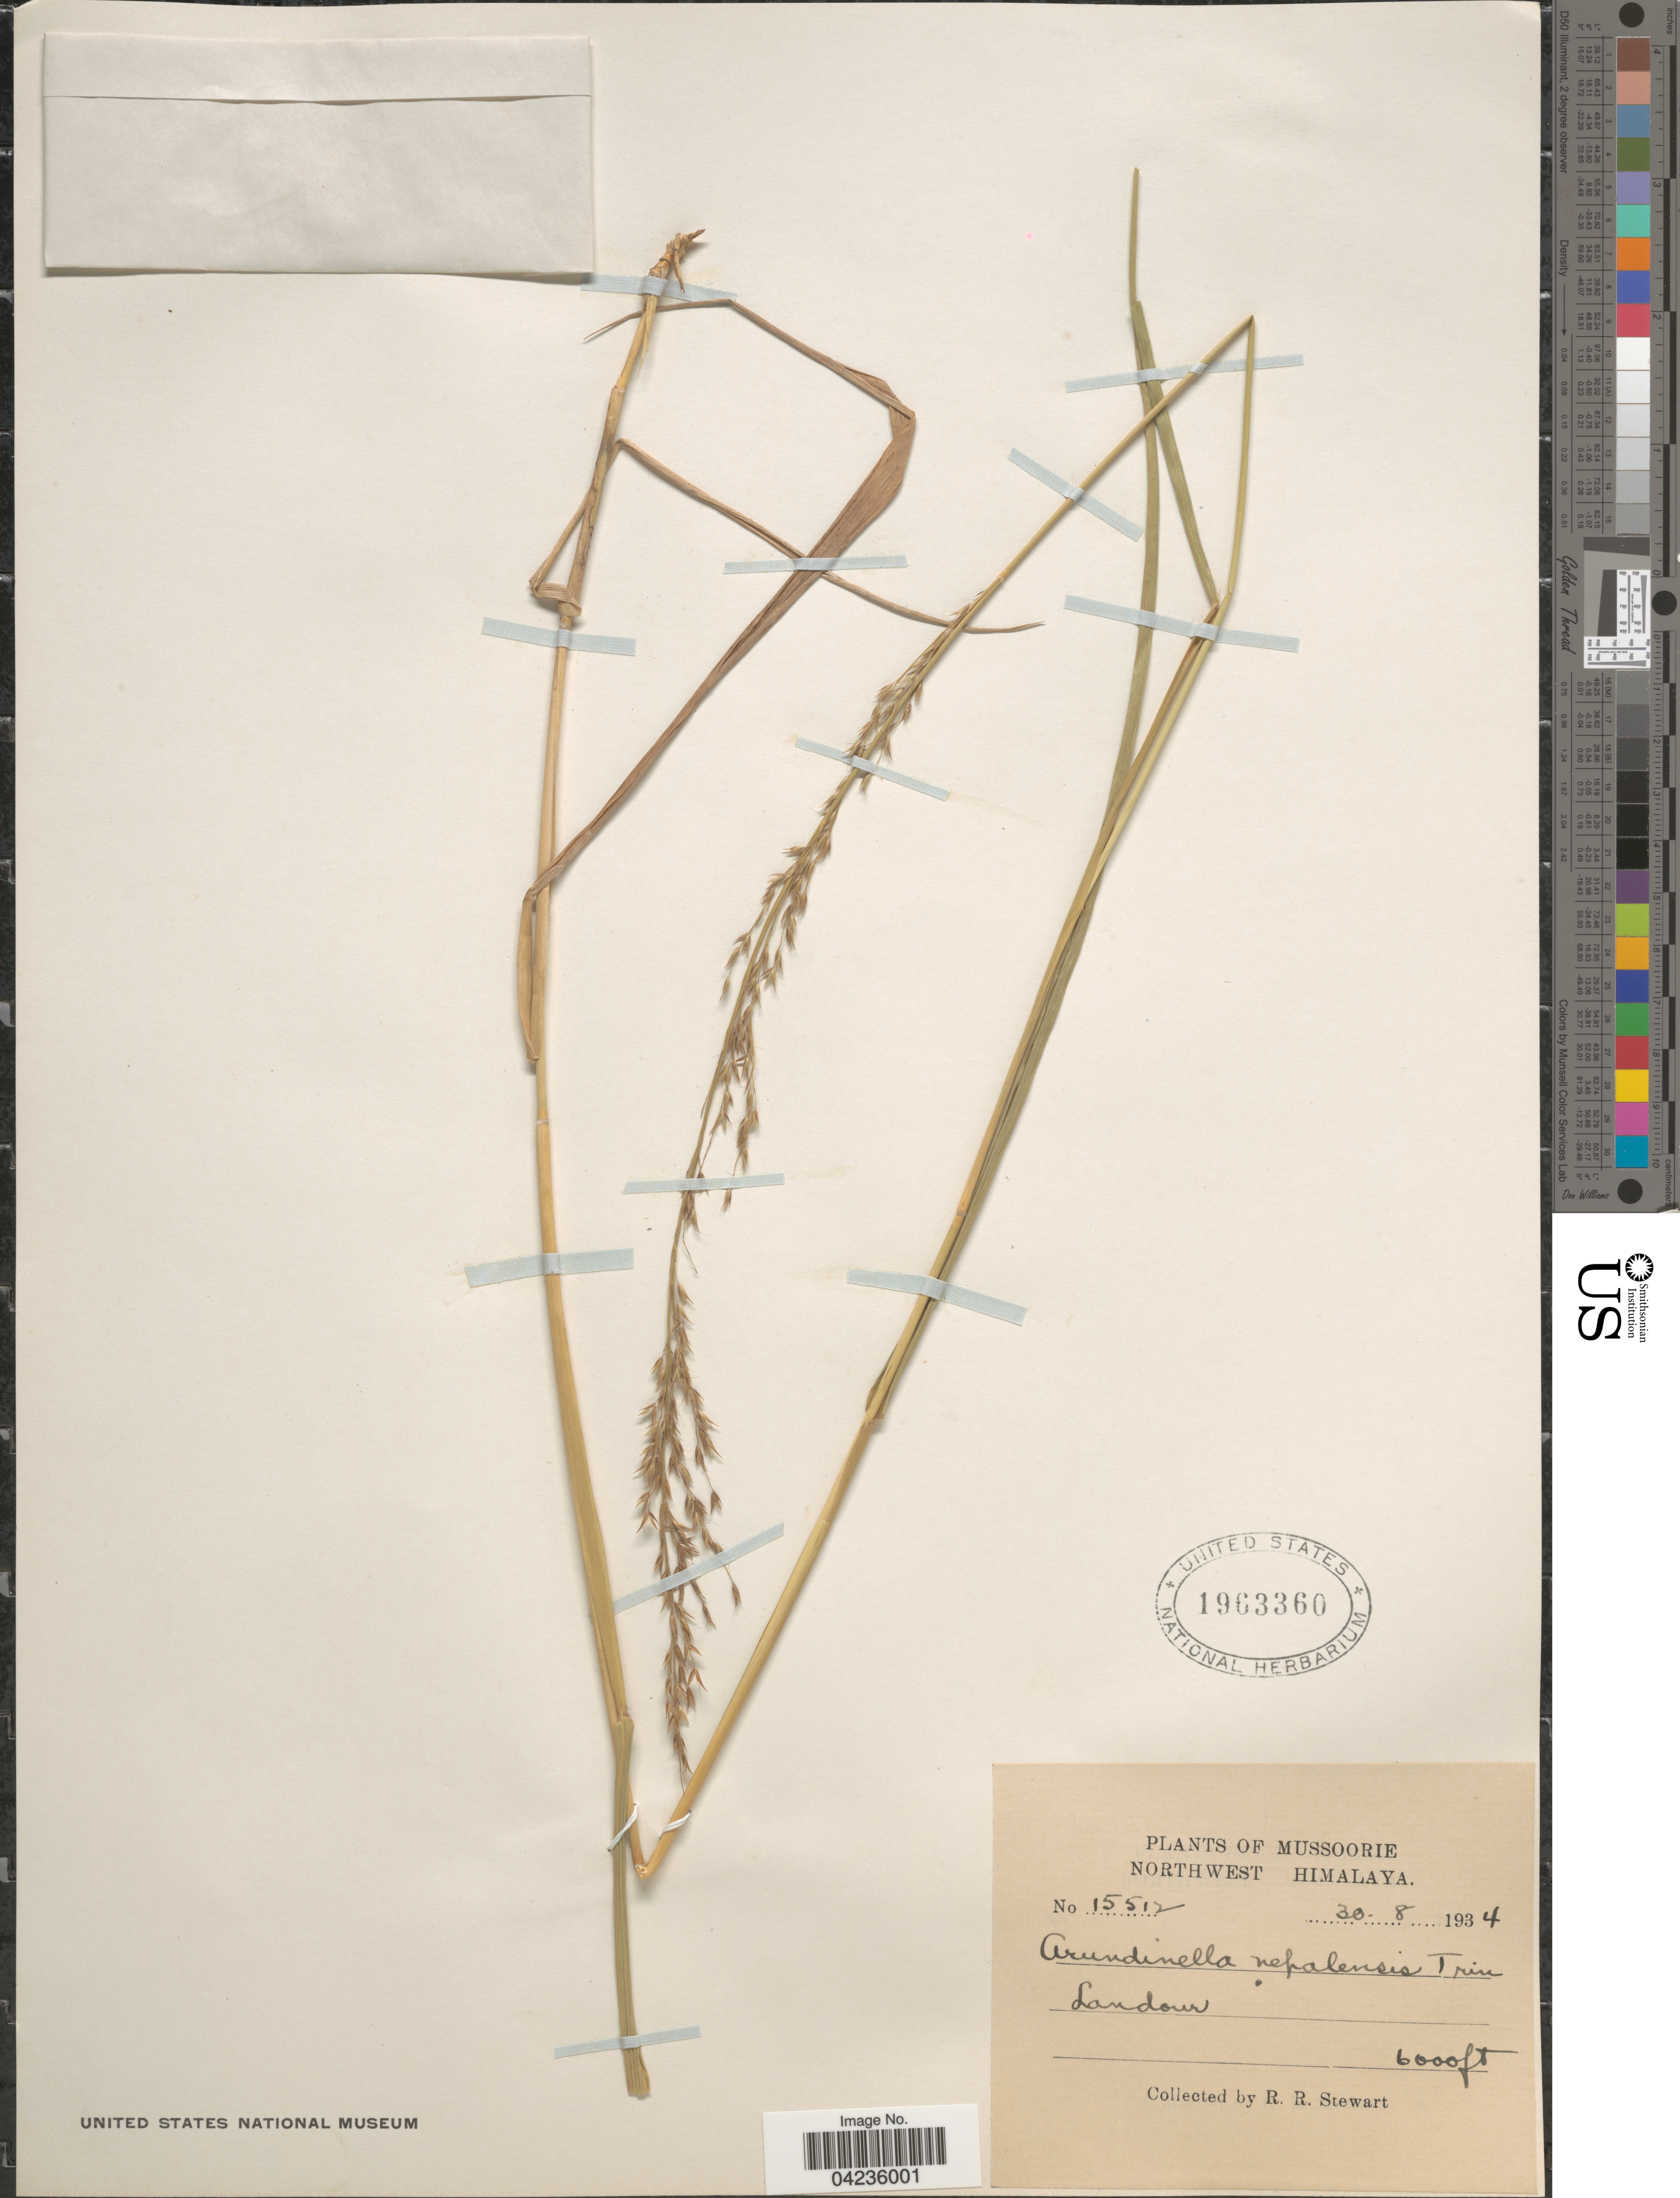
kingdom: Plantae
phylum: Tracheophyta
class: Liliopsida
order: Poales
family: Poaceae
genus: Arundinella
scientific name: Arundinella nepalensis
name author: Trin.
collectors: R. Stewart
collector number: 15512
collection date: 1934-08-30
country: India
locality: Mussoorie. Northwest Himalaya. Landour.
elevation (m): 1829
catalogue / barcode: US 1963360